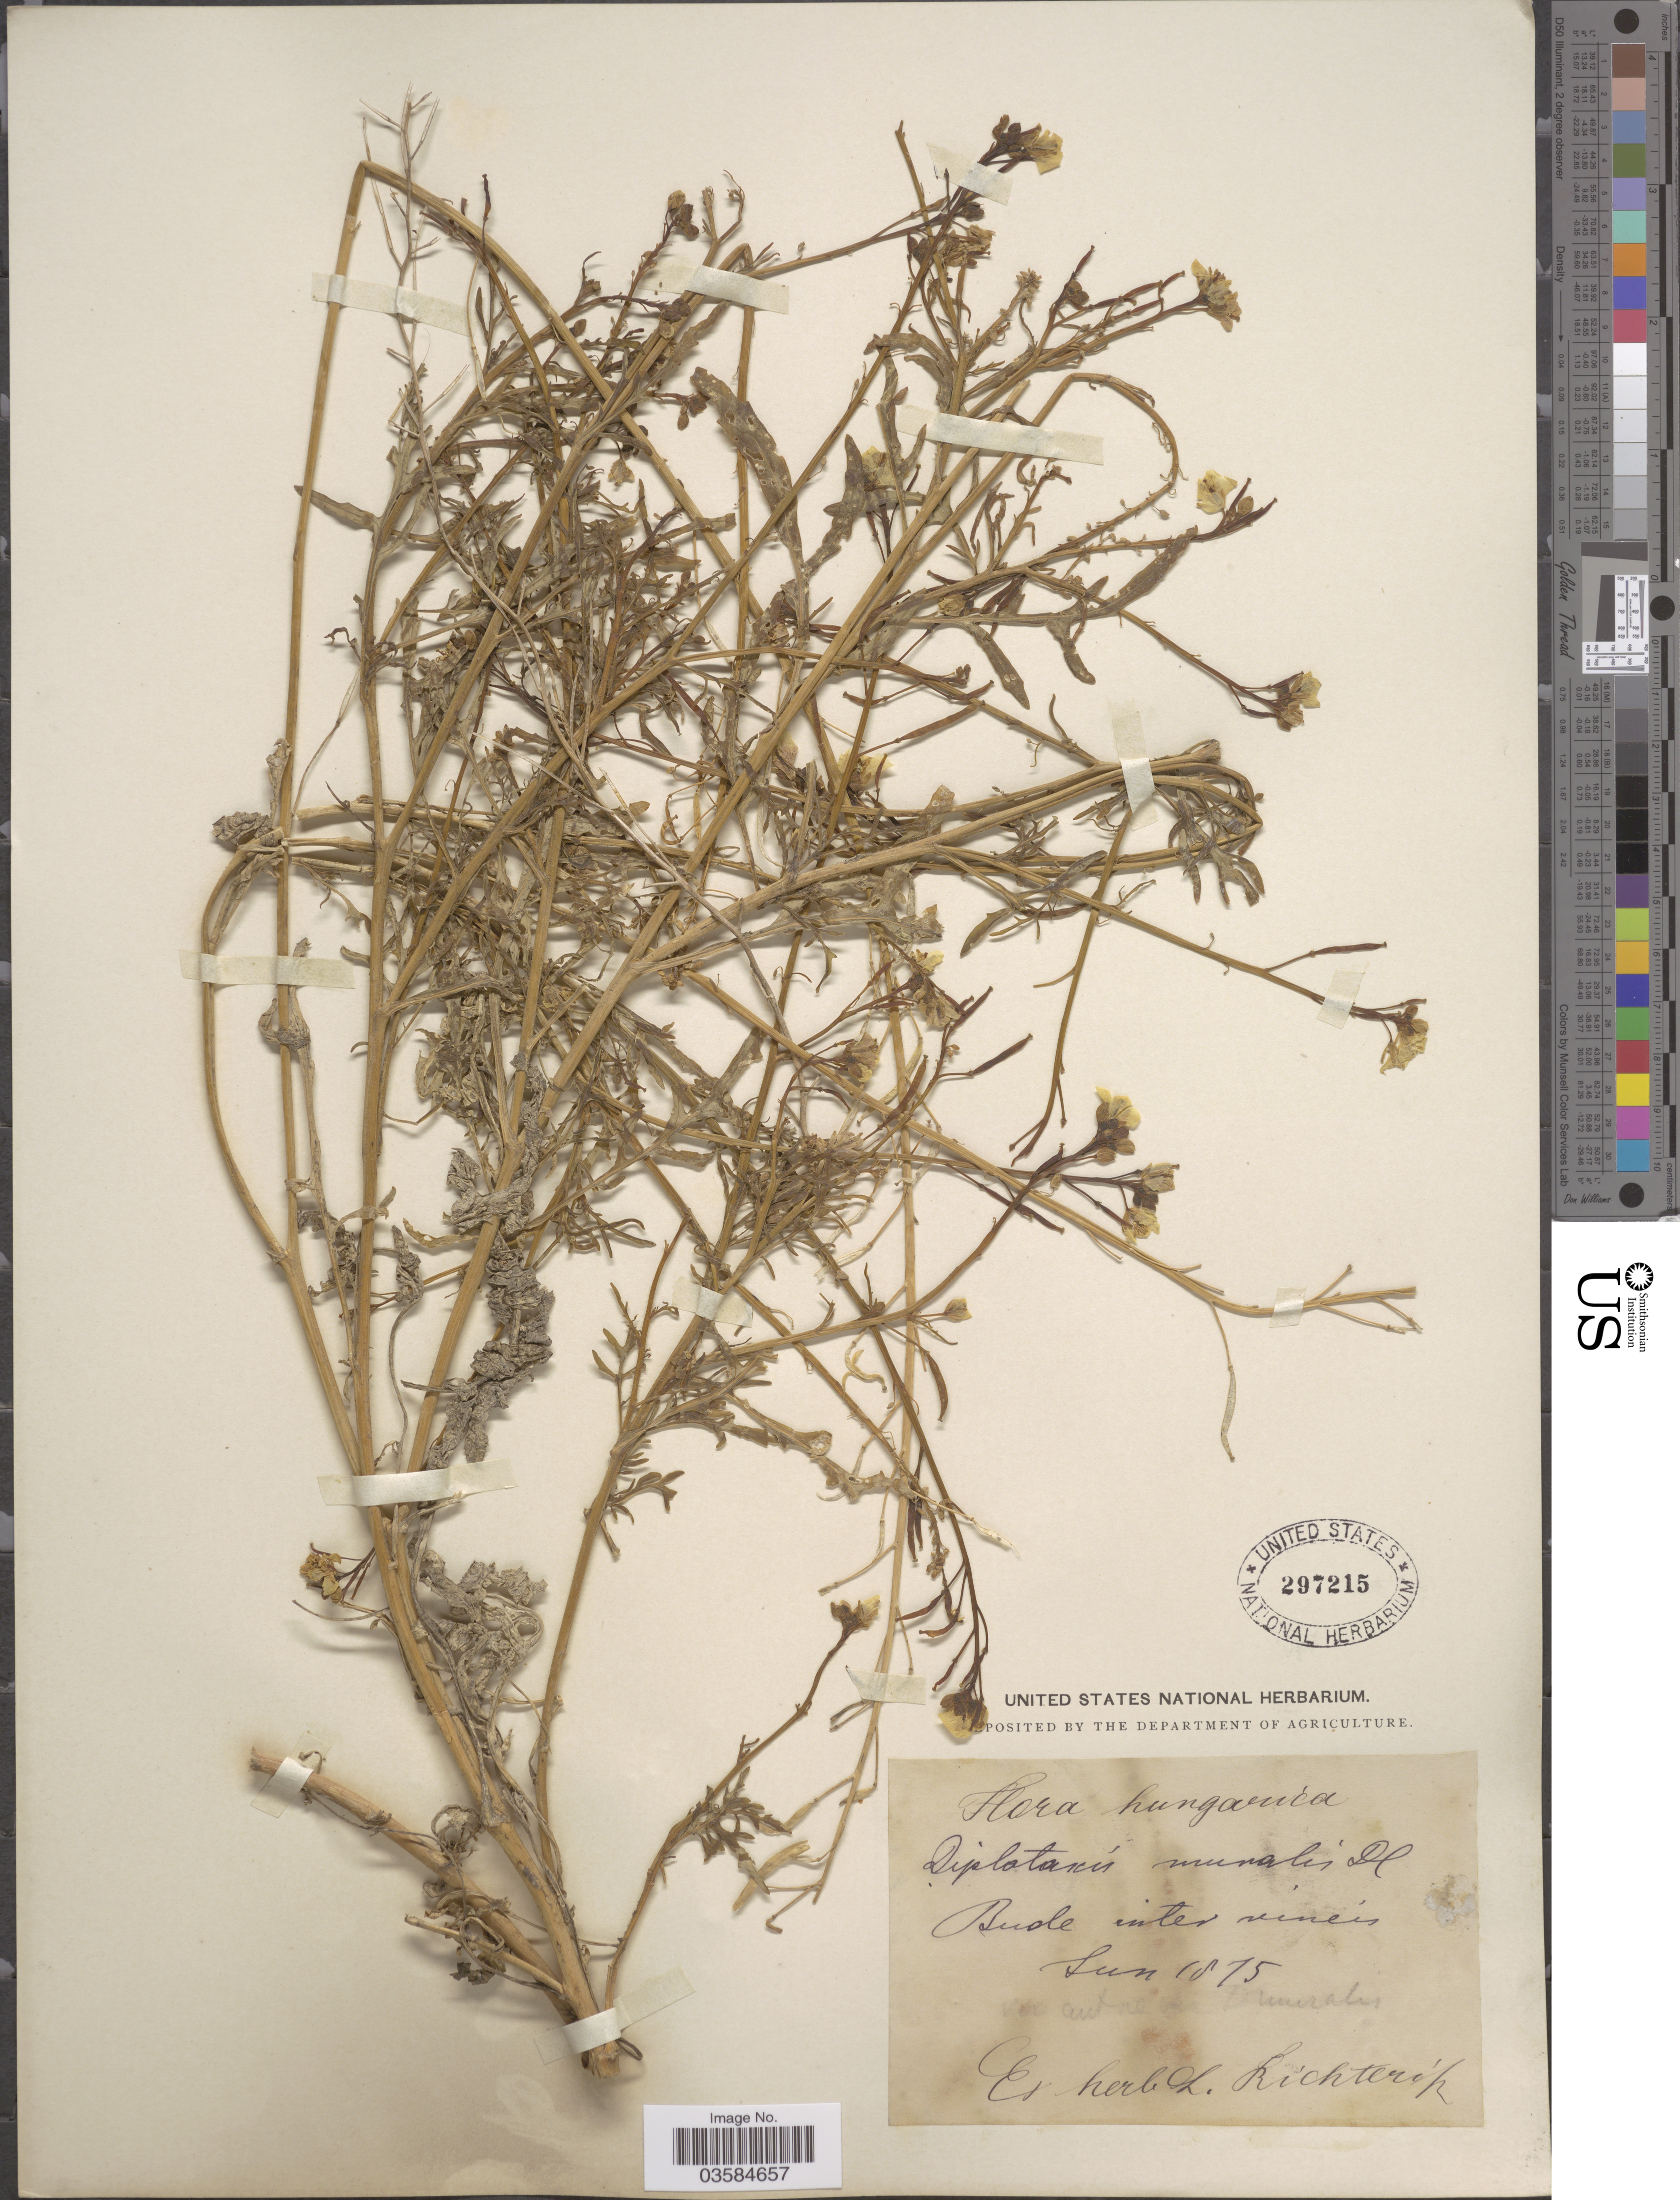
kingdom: Plantae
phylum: Tracheophyta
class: Magnoliopsida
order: Brassicales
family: Brassicaceae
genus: Diplotaxis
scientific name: Diplotaxis muralis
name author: (L.) DC.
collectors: Ex herb. L. Richter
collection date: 1875-06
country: Hungary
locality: Bude inter vinei [interpreted].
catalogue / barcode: US 297215